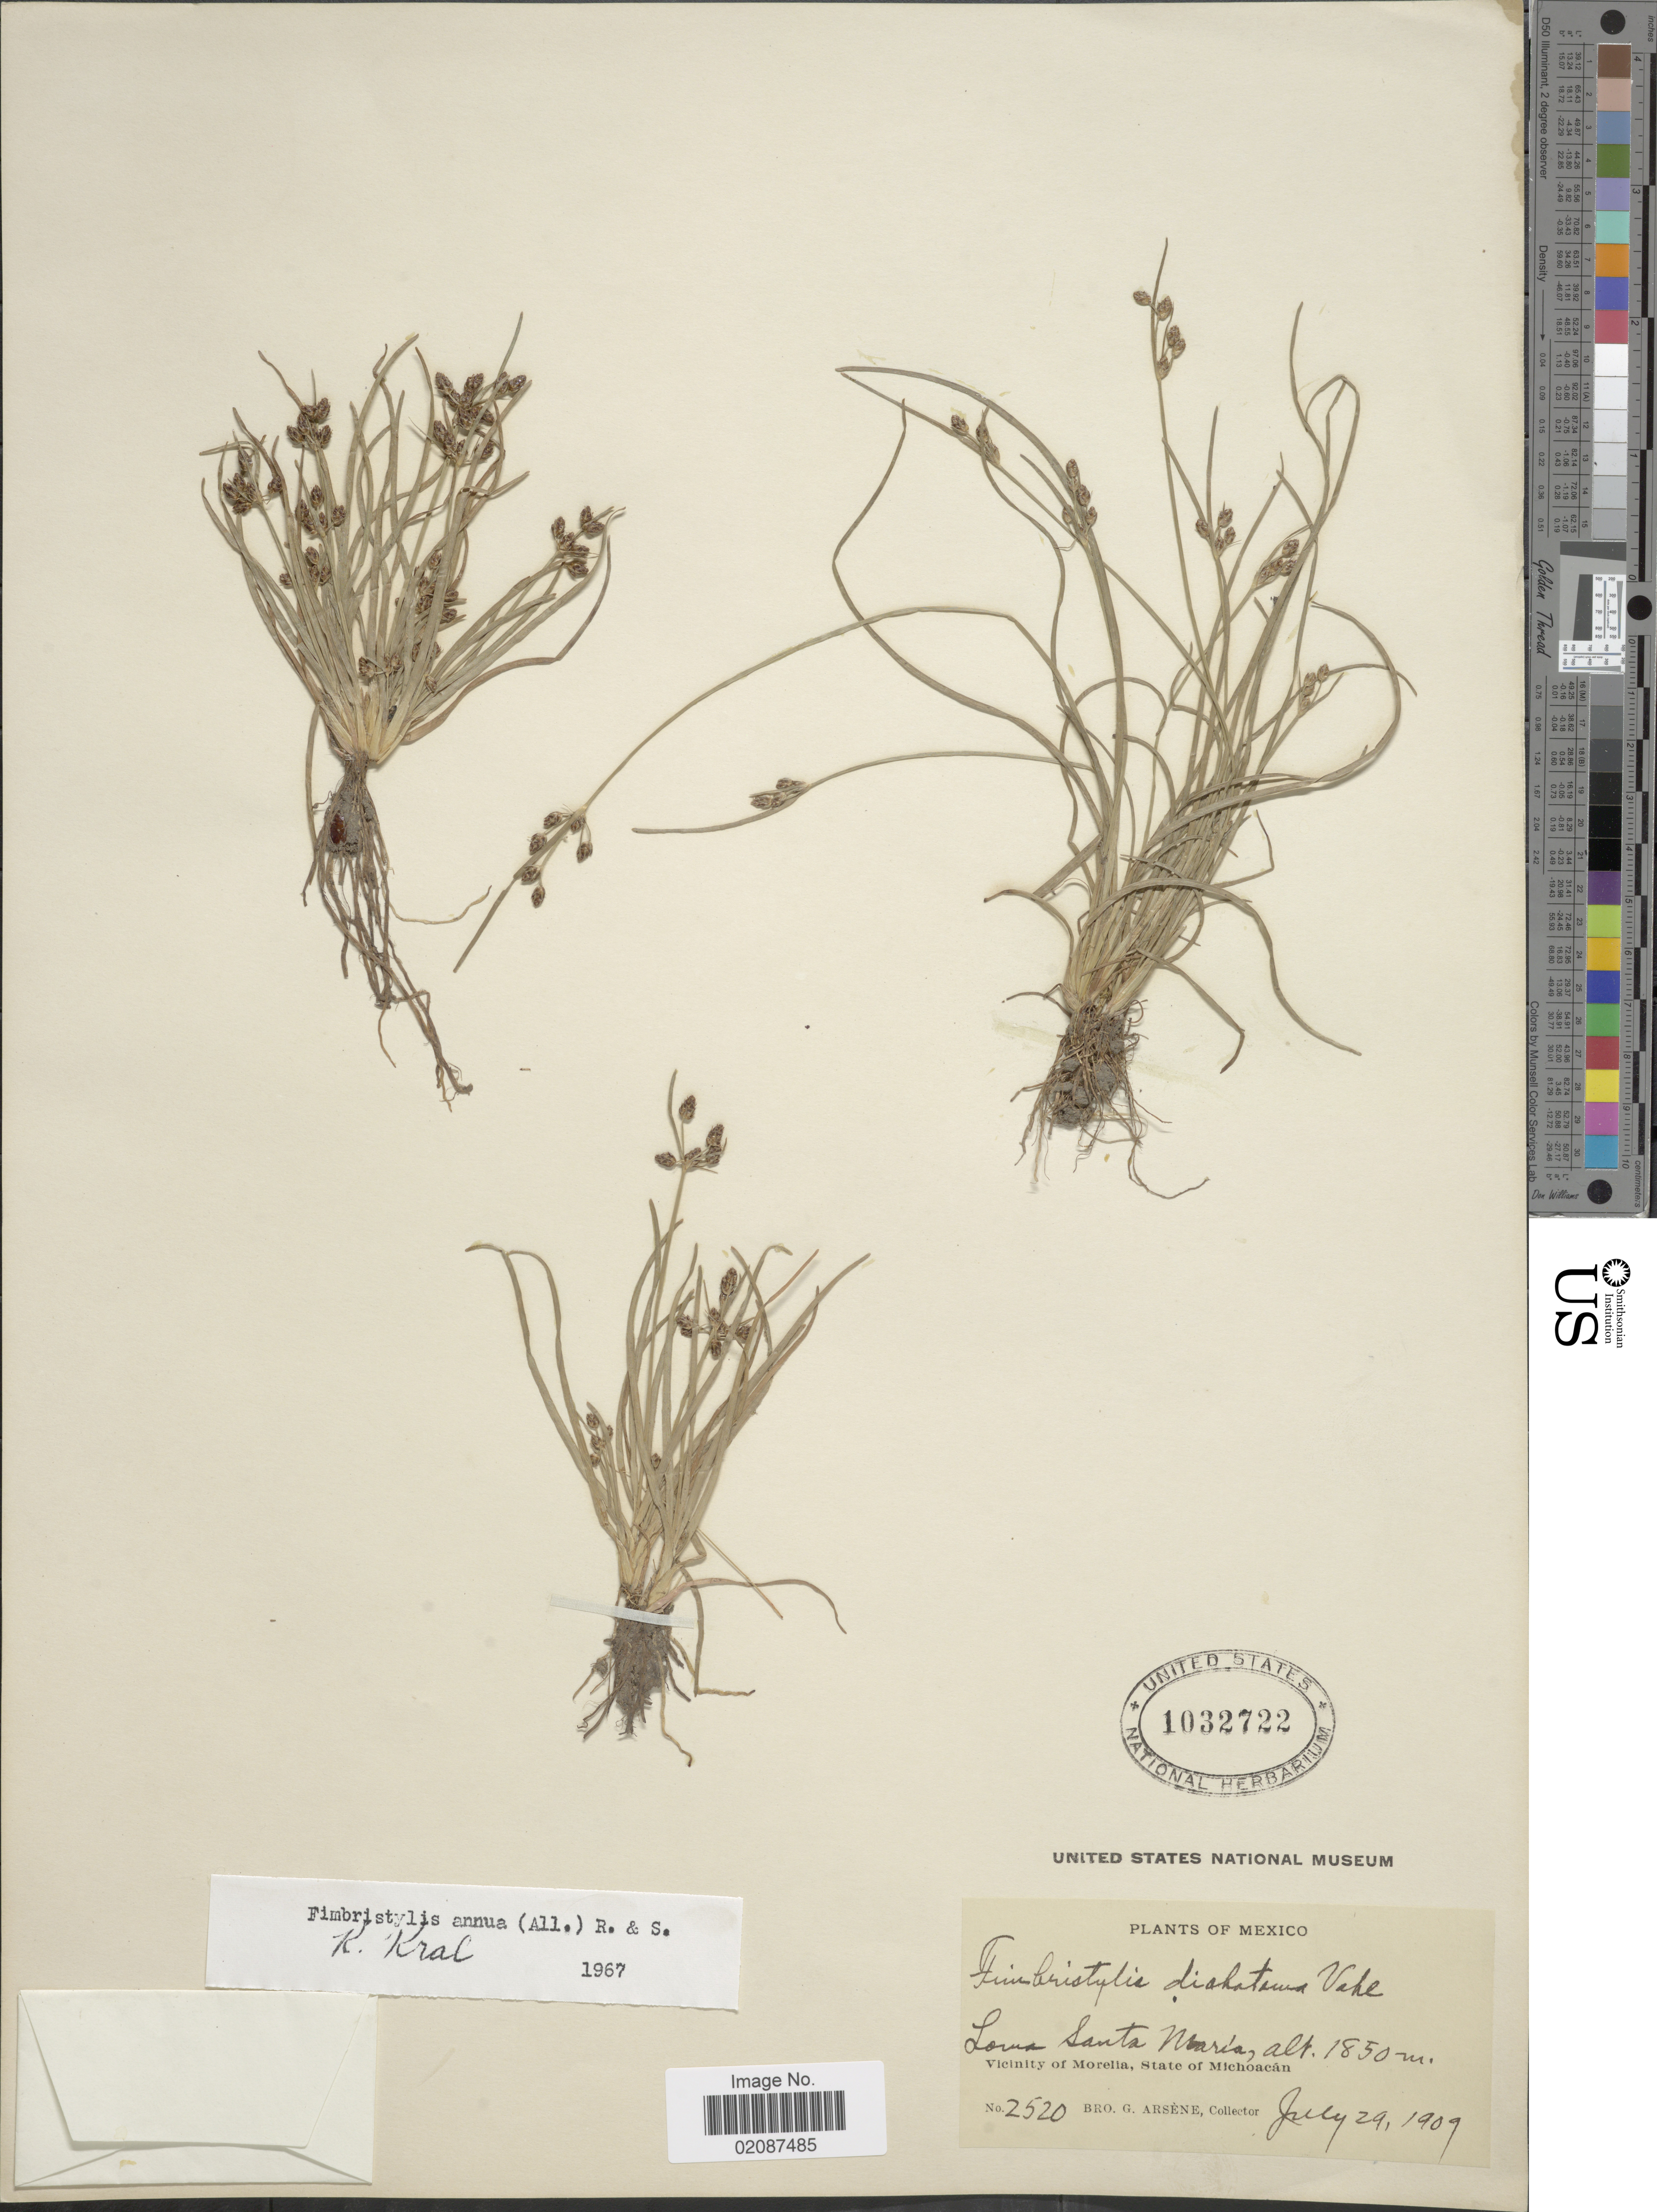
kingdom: Plantae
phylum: Tracheophyta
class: Liliopsida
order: Poales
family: Cyperaceae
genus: Fimbristylis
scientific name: Fimbristylis annua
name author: (All.) Roem. & Schult.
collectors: Bro. G. Arsène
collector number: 2520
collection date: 1909-07-29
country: Mexico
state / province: Michoacán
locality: Loma Santa Maria, Vicinity of Morelia, State of Michoacan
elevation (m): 1850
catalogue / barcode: US 1032722